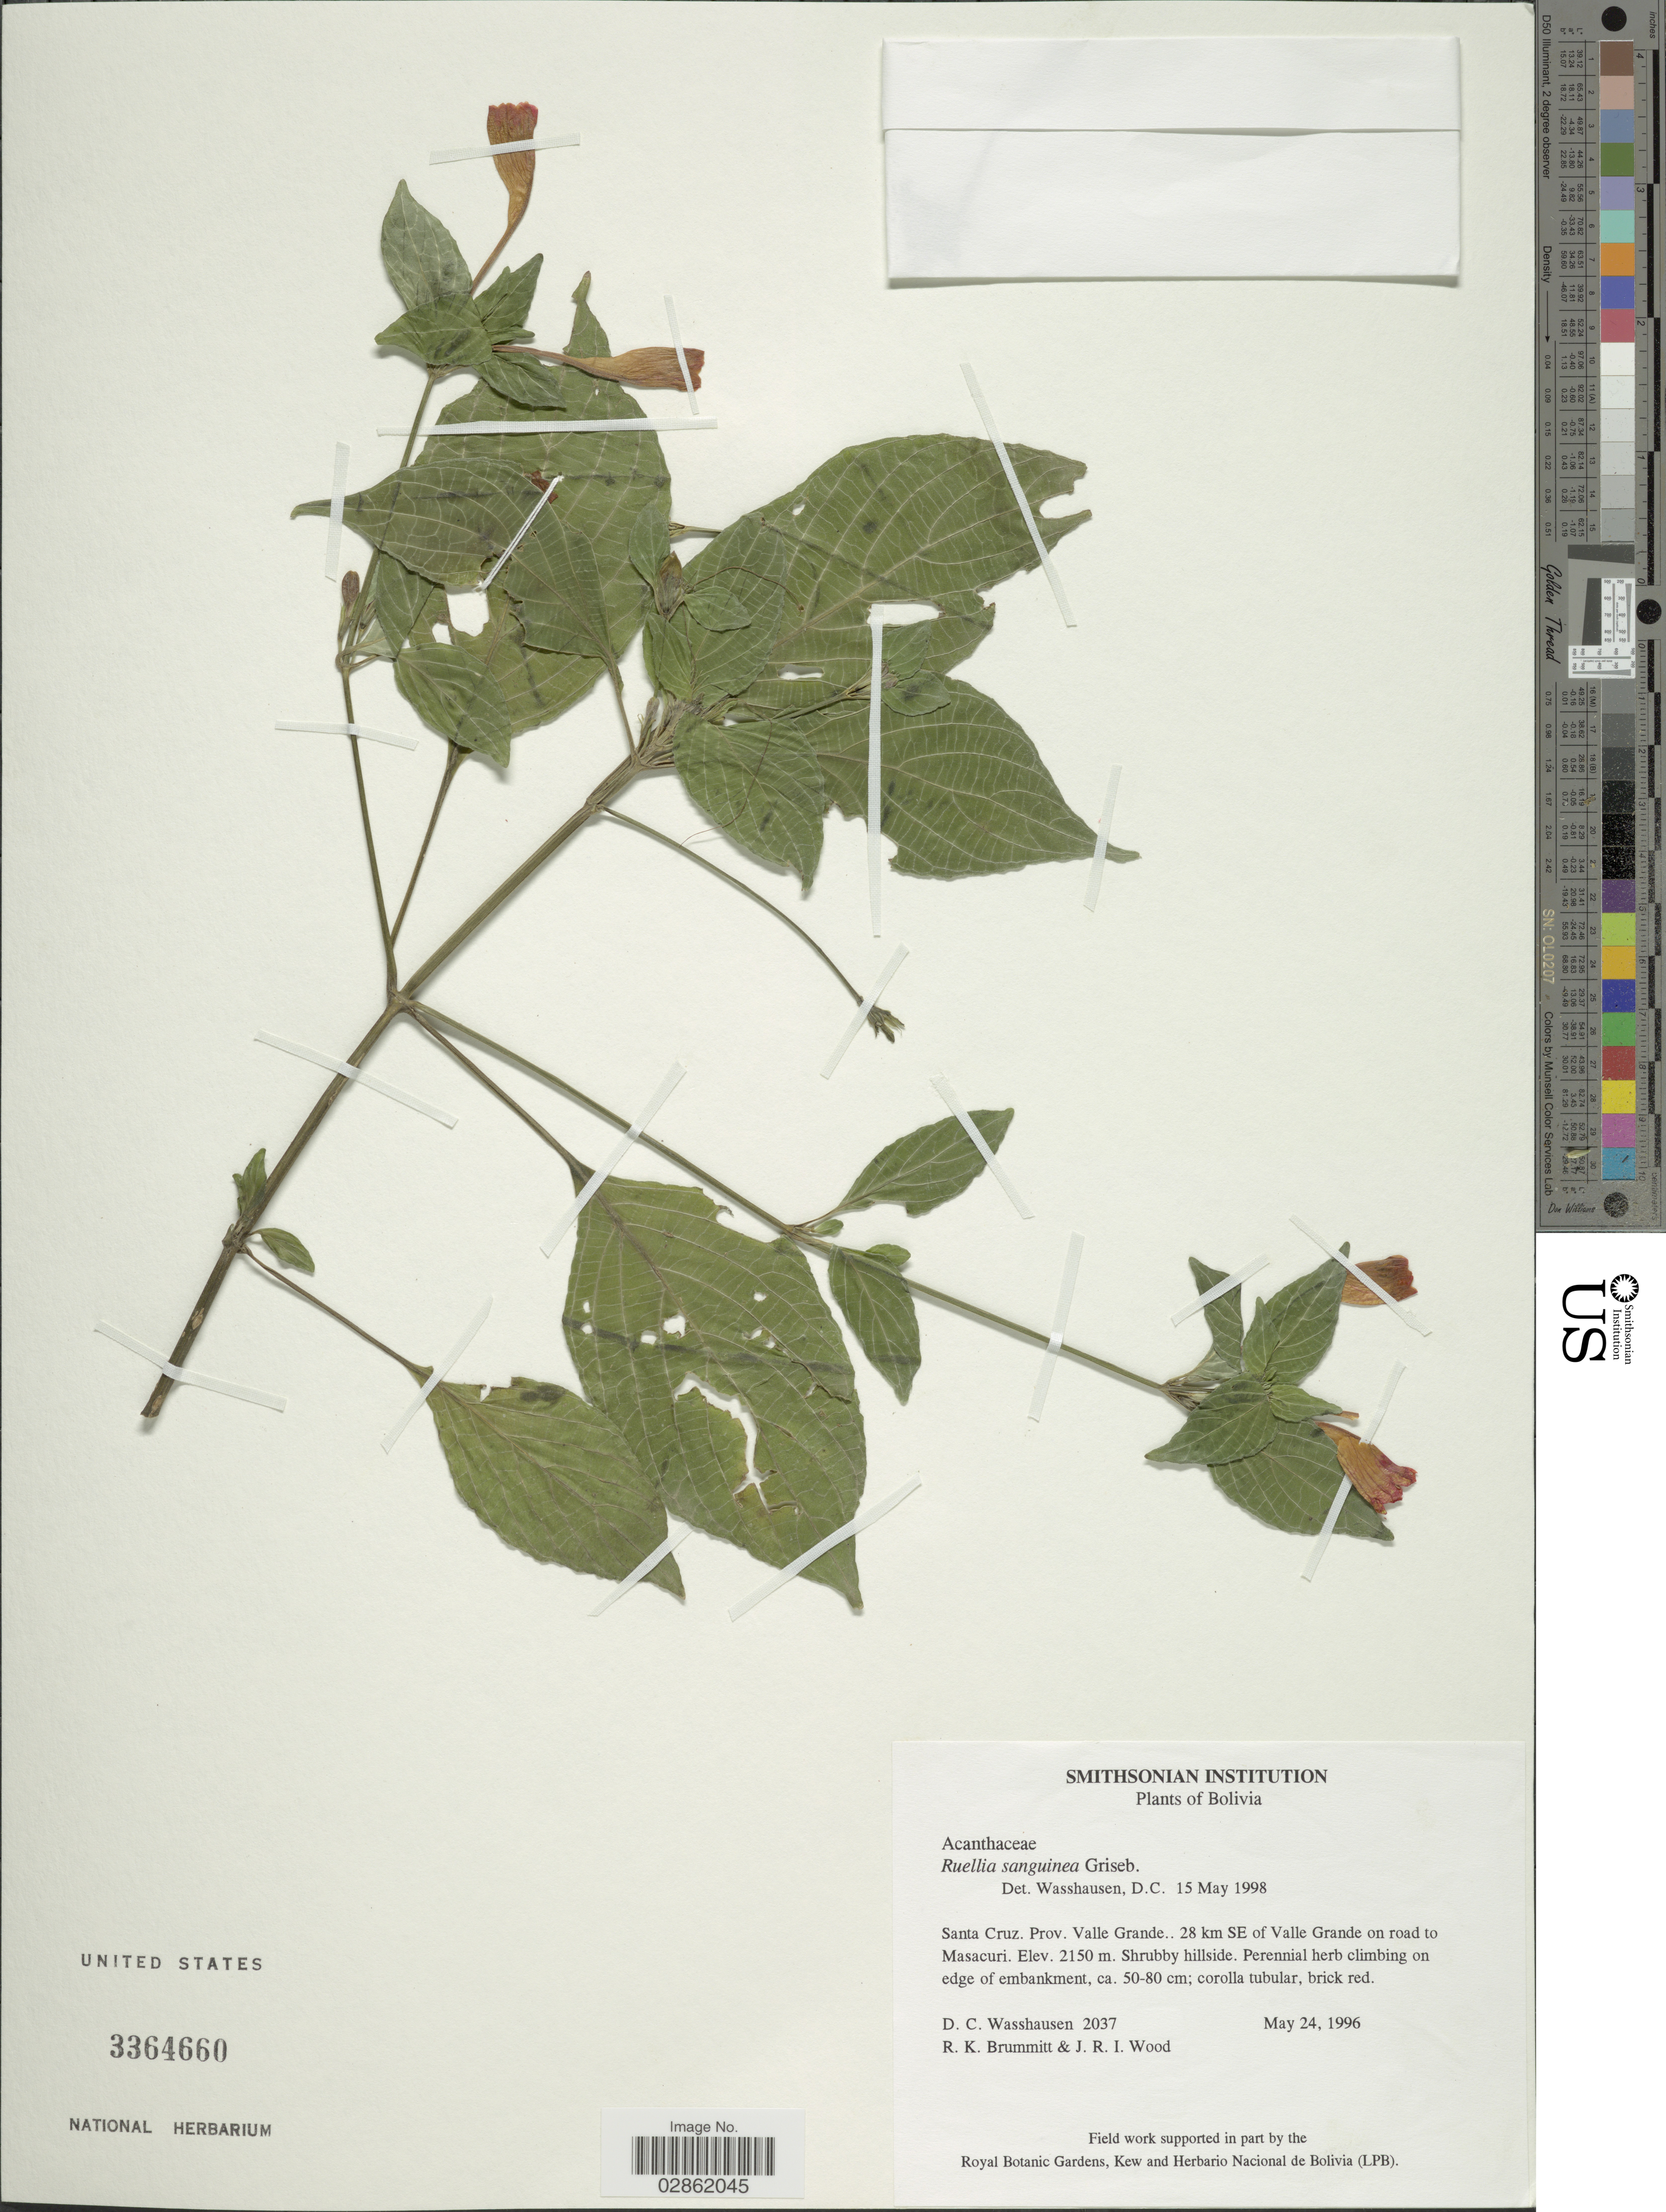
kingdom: Plantae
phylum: Tracheophyta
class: Magnoliopsida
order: Lamiales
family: Acanthaceae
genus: Ruellia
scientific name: Ruellia sanguinea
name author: Griseb.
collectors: D. C. Wasshausen, R. K. Brummitt & J. R. I. Wood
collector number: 2037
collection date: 1996-05-24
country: Bolivia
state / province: Santa Cruz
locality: Prov. Valle Grande, 28 km SE of Valle Grande on road to Masacuri.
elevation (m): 2150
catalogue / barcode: US 3364660